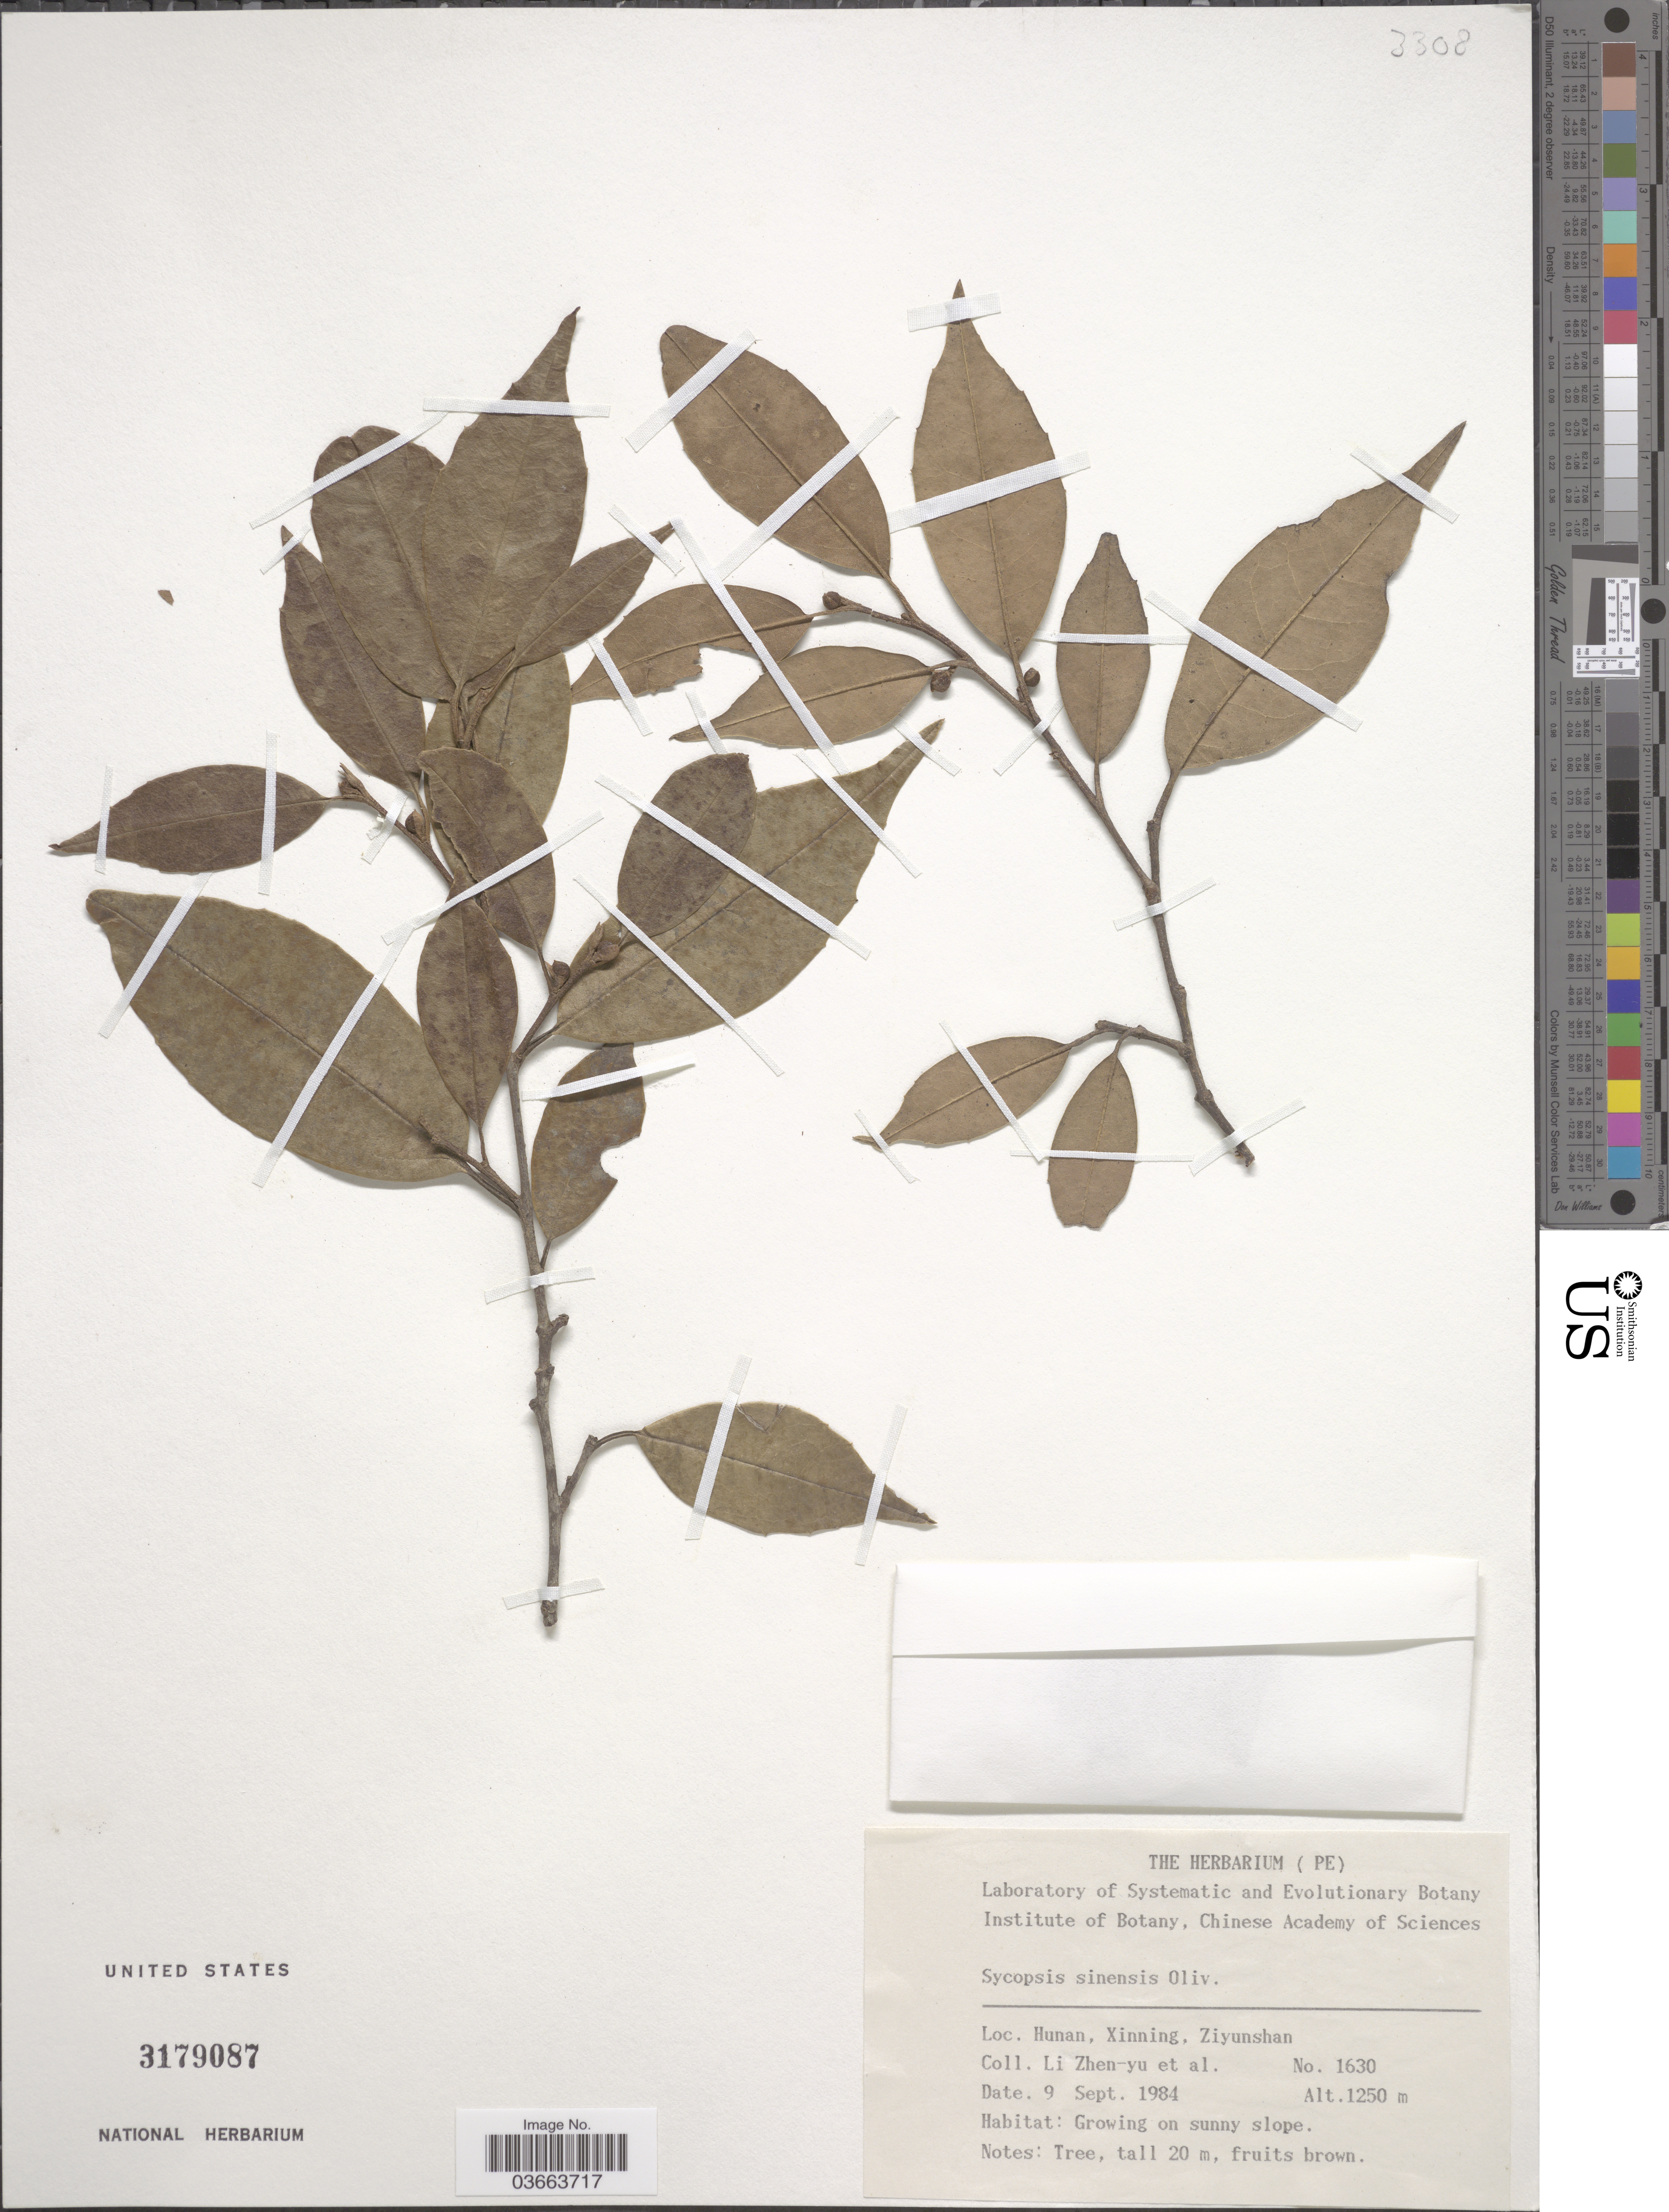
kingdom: Plantae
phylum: Tracheophyta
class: Magnoliopsida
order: Saxifragales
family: Hamamelidaceae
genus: Sycopsis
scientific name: Sycopsis sinensis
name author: Oliv.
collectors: Z. Y. Li & et al.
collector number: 1630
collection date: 1984-09-09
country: China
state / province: Hunan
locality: Xinning, Ziyunshan.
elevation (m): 1250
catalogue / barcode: US 3179087